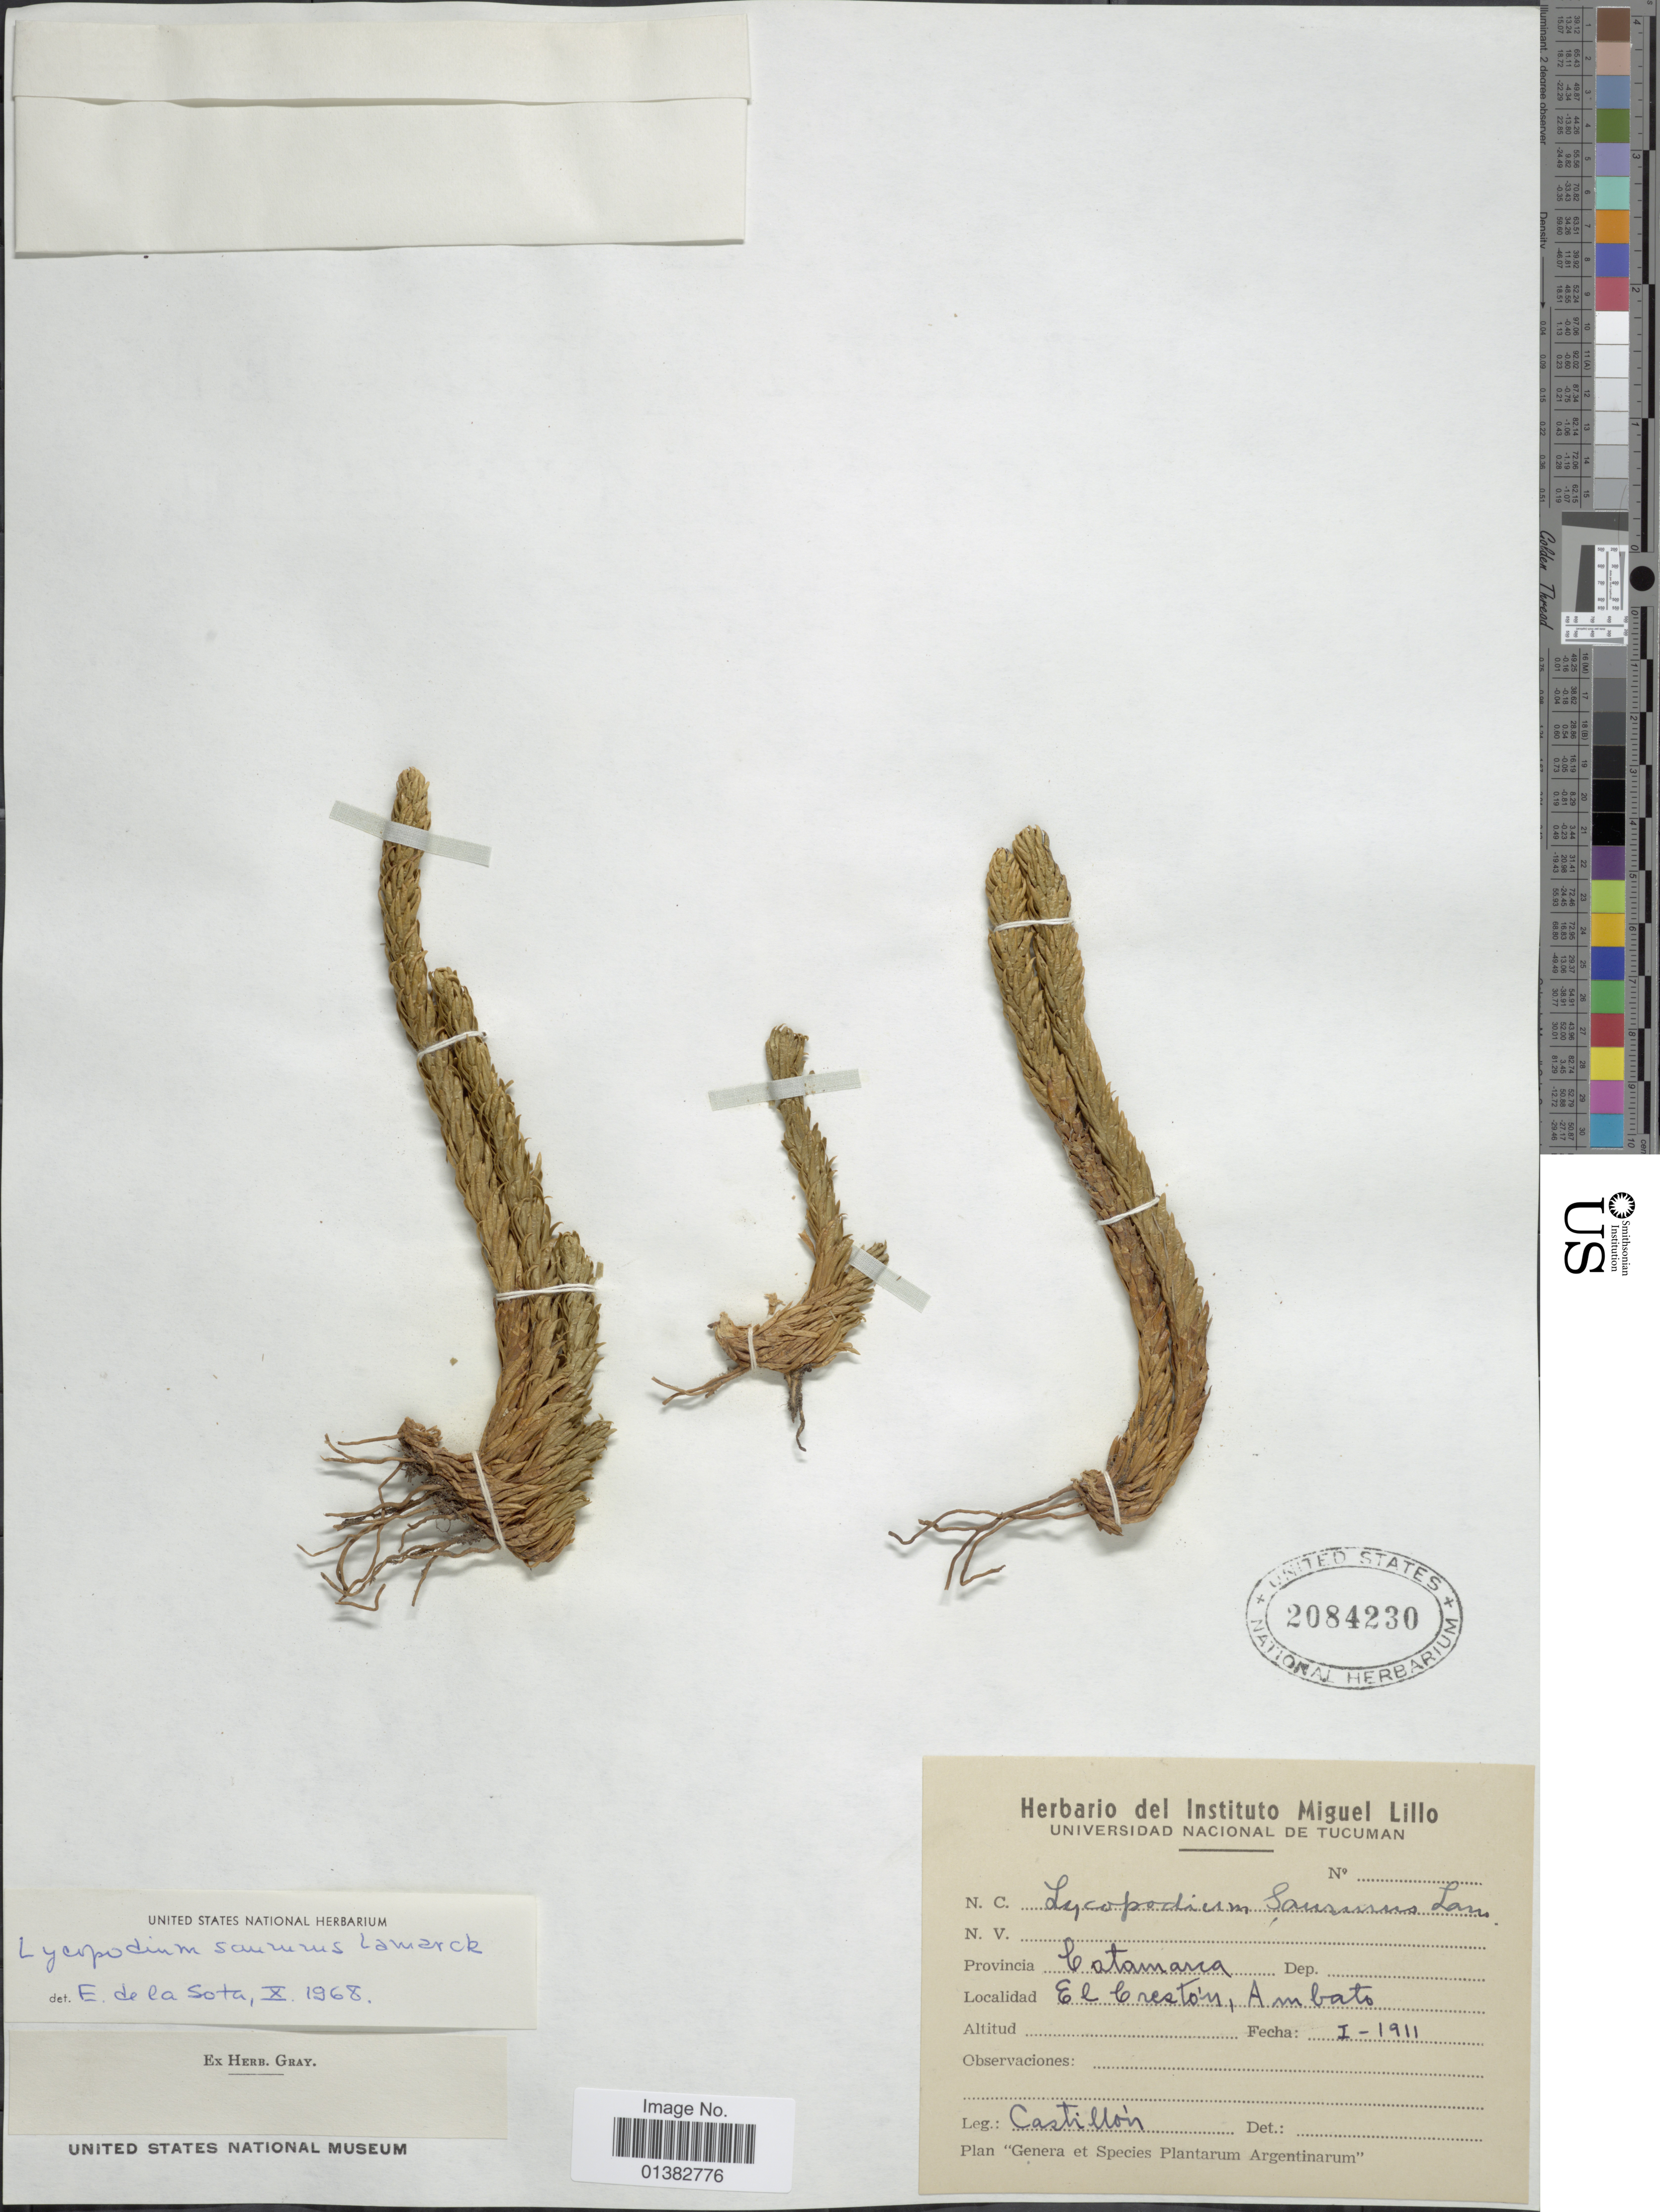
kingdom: Plantae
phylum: Tracheophyta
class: Lycopodiopsida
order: Lycopodiales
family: Lycopodiaceae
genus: Phlegmariurus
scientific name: Phlegmariurus saururus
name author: (Lam.) B. Øllg.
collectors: Castillon, --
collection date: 1911-01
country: Argentina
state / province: Catamarca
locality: El Crestón, Ambato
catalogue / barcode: US 2084230